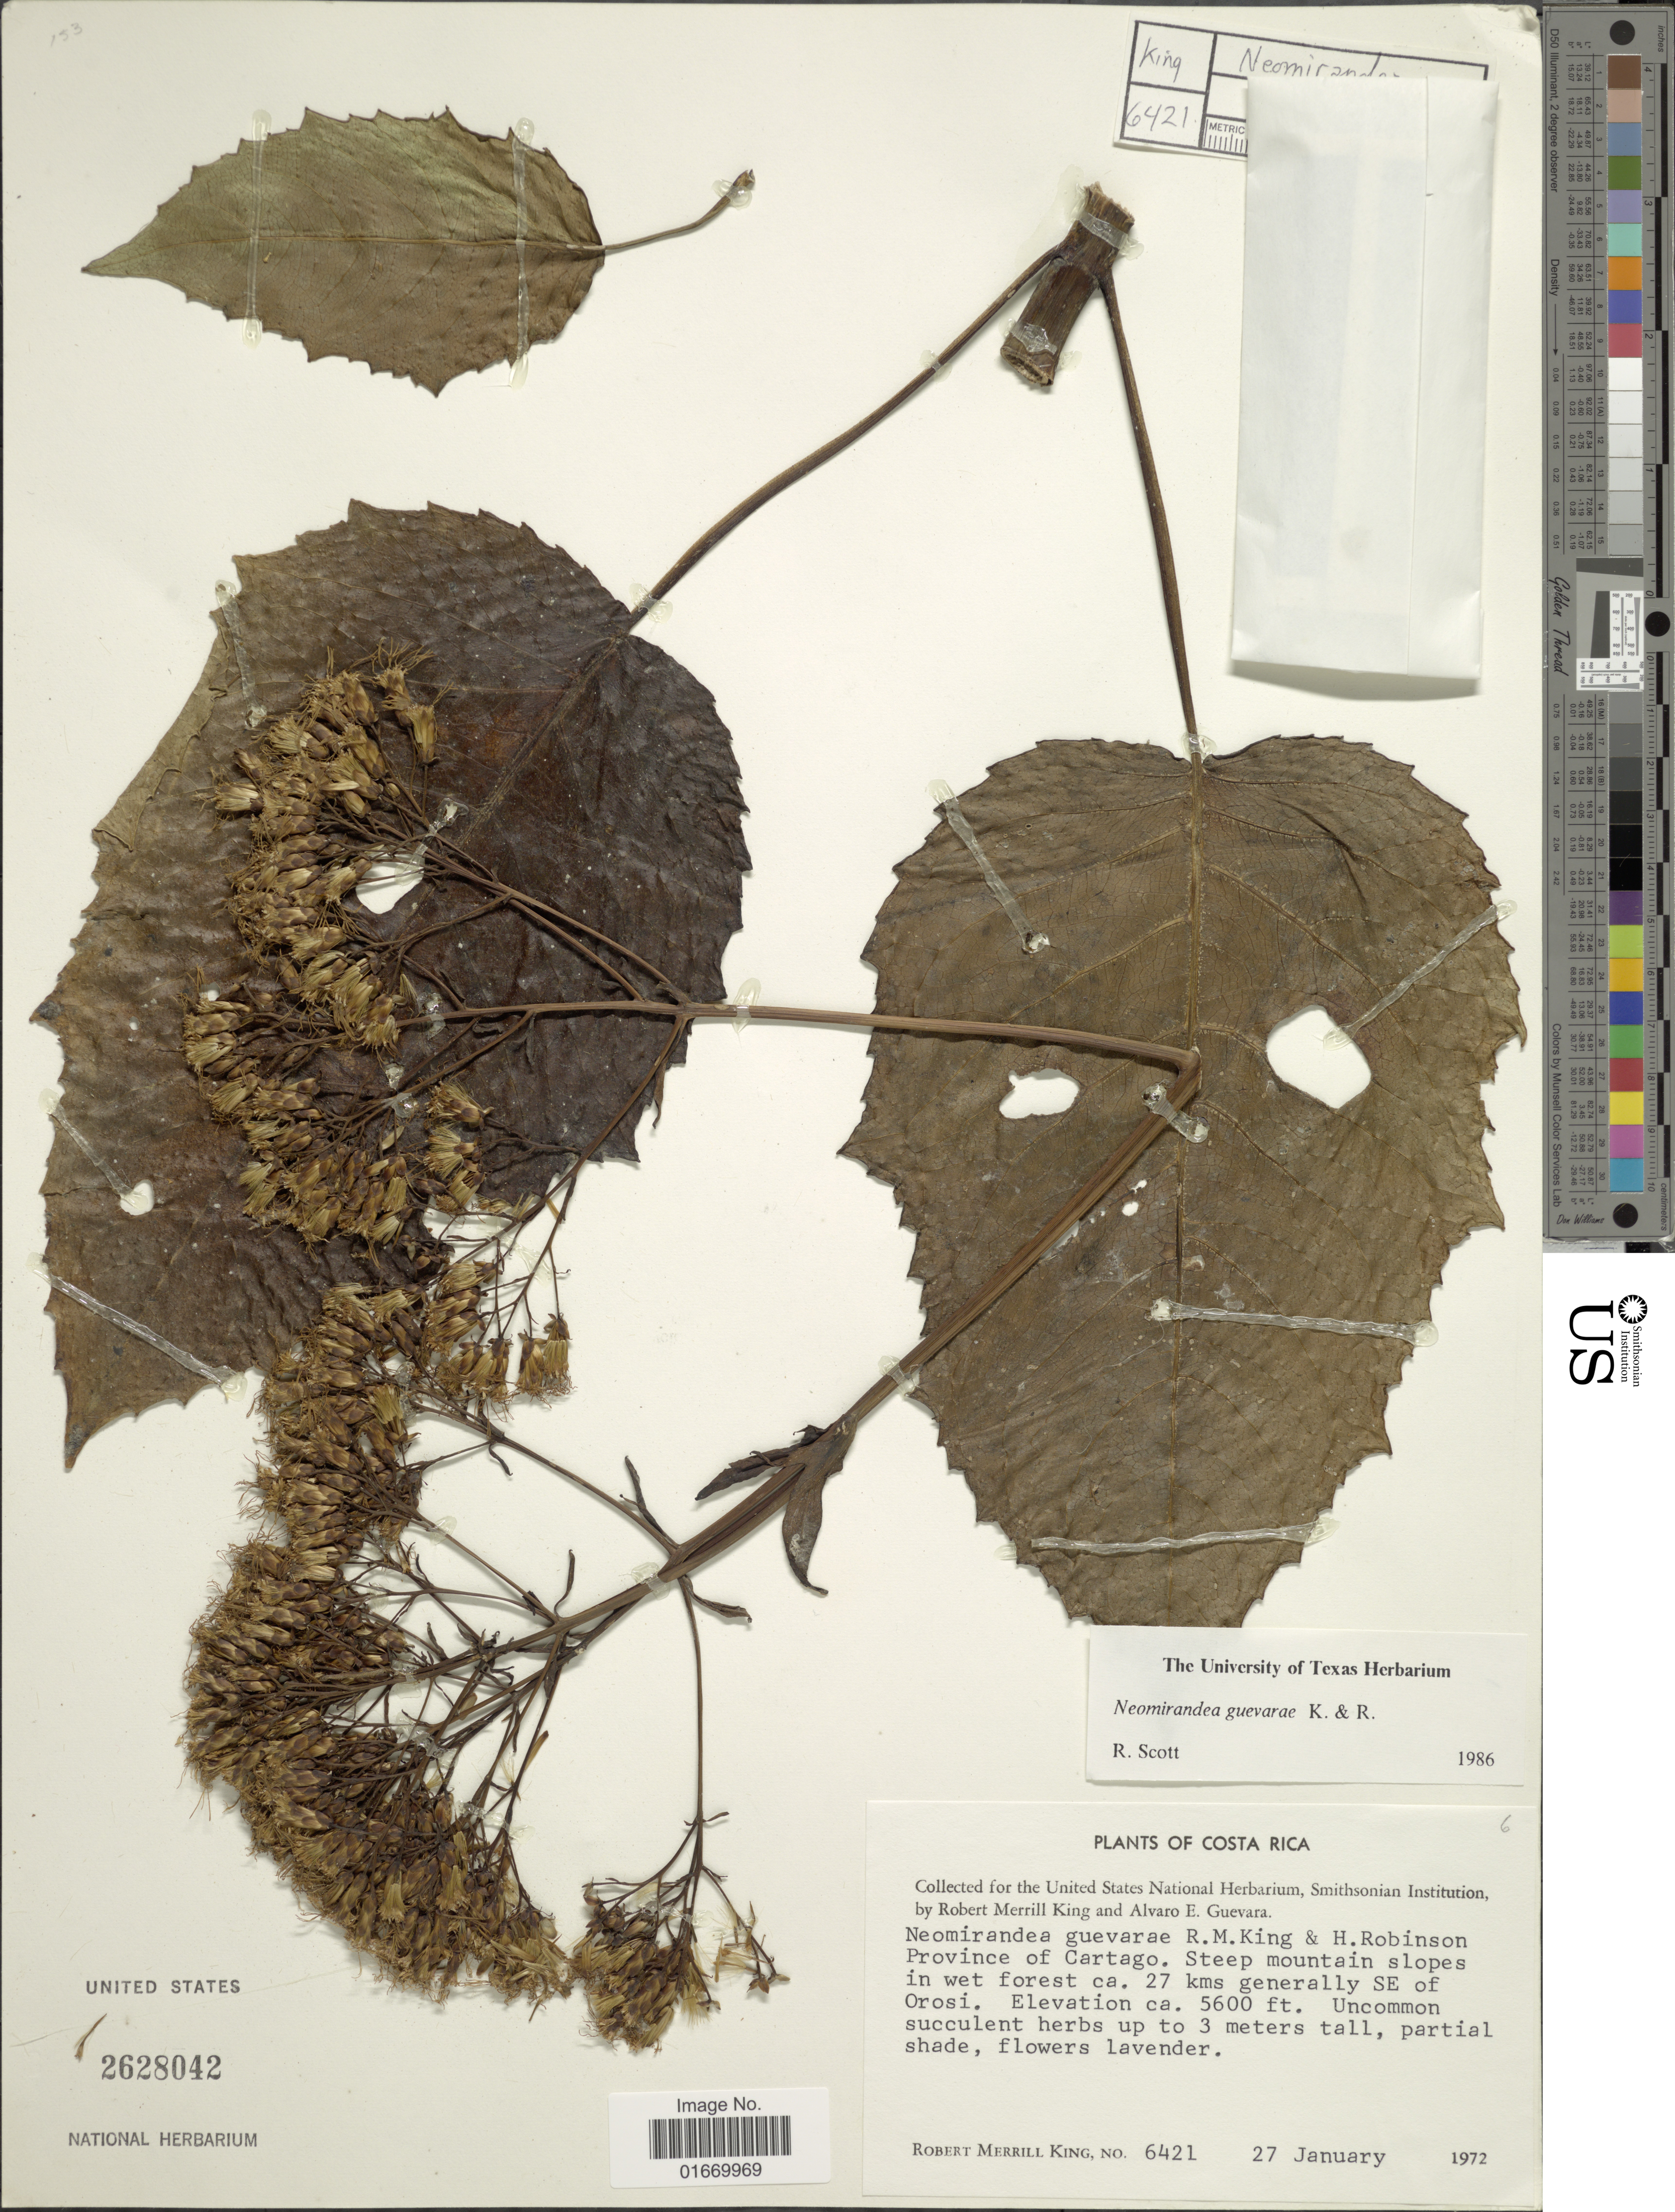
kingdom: Plantae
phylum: Tracheophyta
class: Magnoliopsida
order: Asterales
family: Asteraceae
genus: Neomirandea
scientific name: Neomirandea guevarii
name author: R.M. King & H. Rob.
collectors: R. M. King & A. E. Guevara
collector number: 6421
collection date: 1972-01-27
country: Costa Rica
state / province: Cartago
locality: Ca 27 kms generally SE of Orosi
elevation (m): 1707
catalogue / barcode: US 2628042